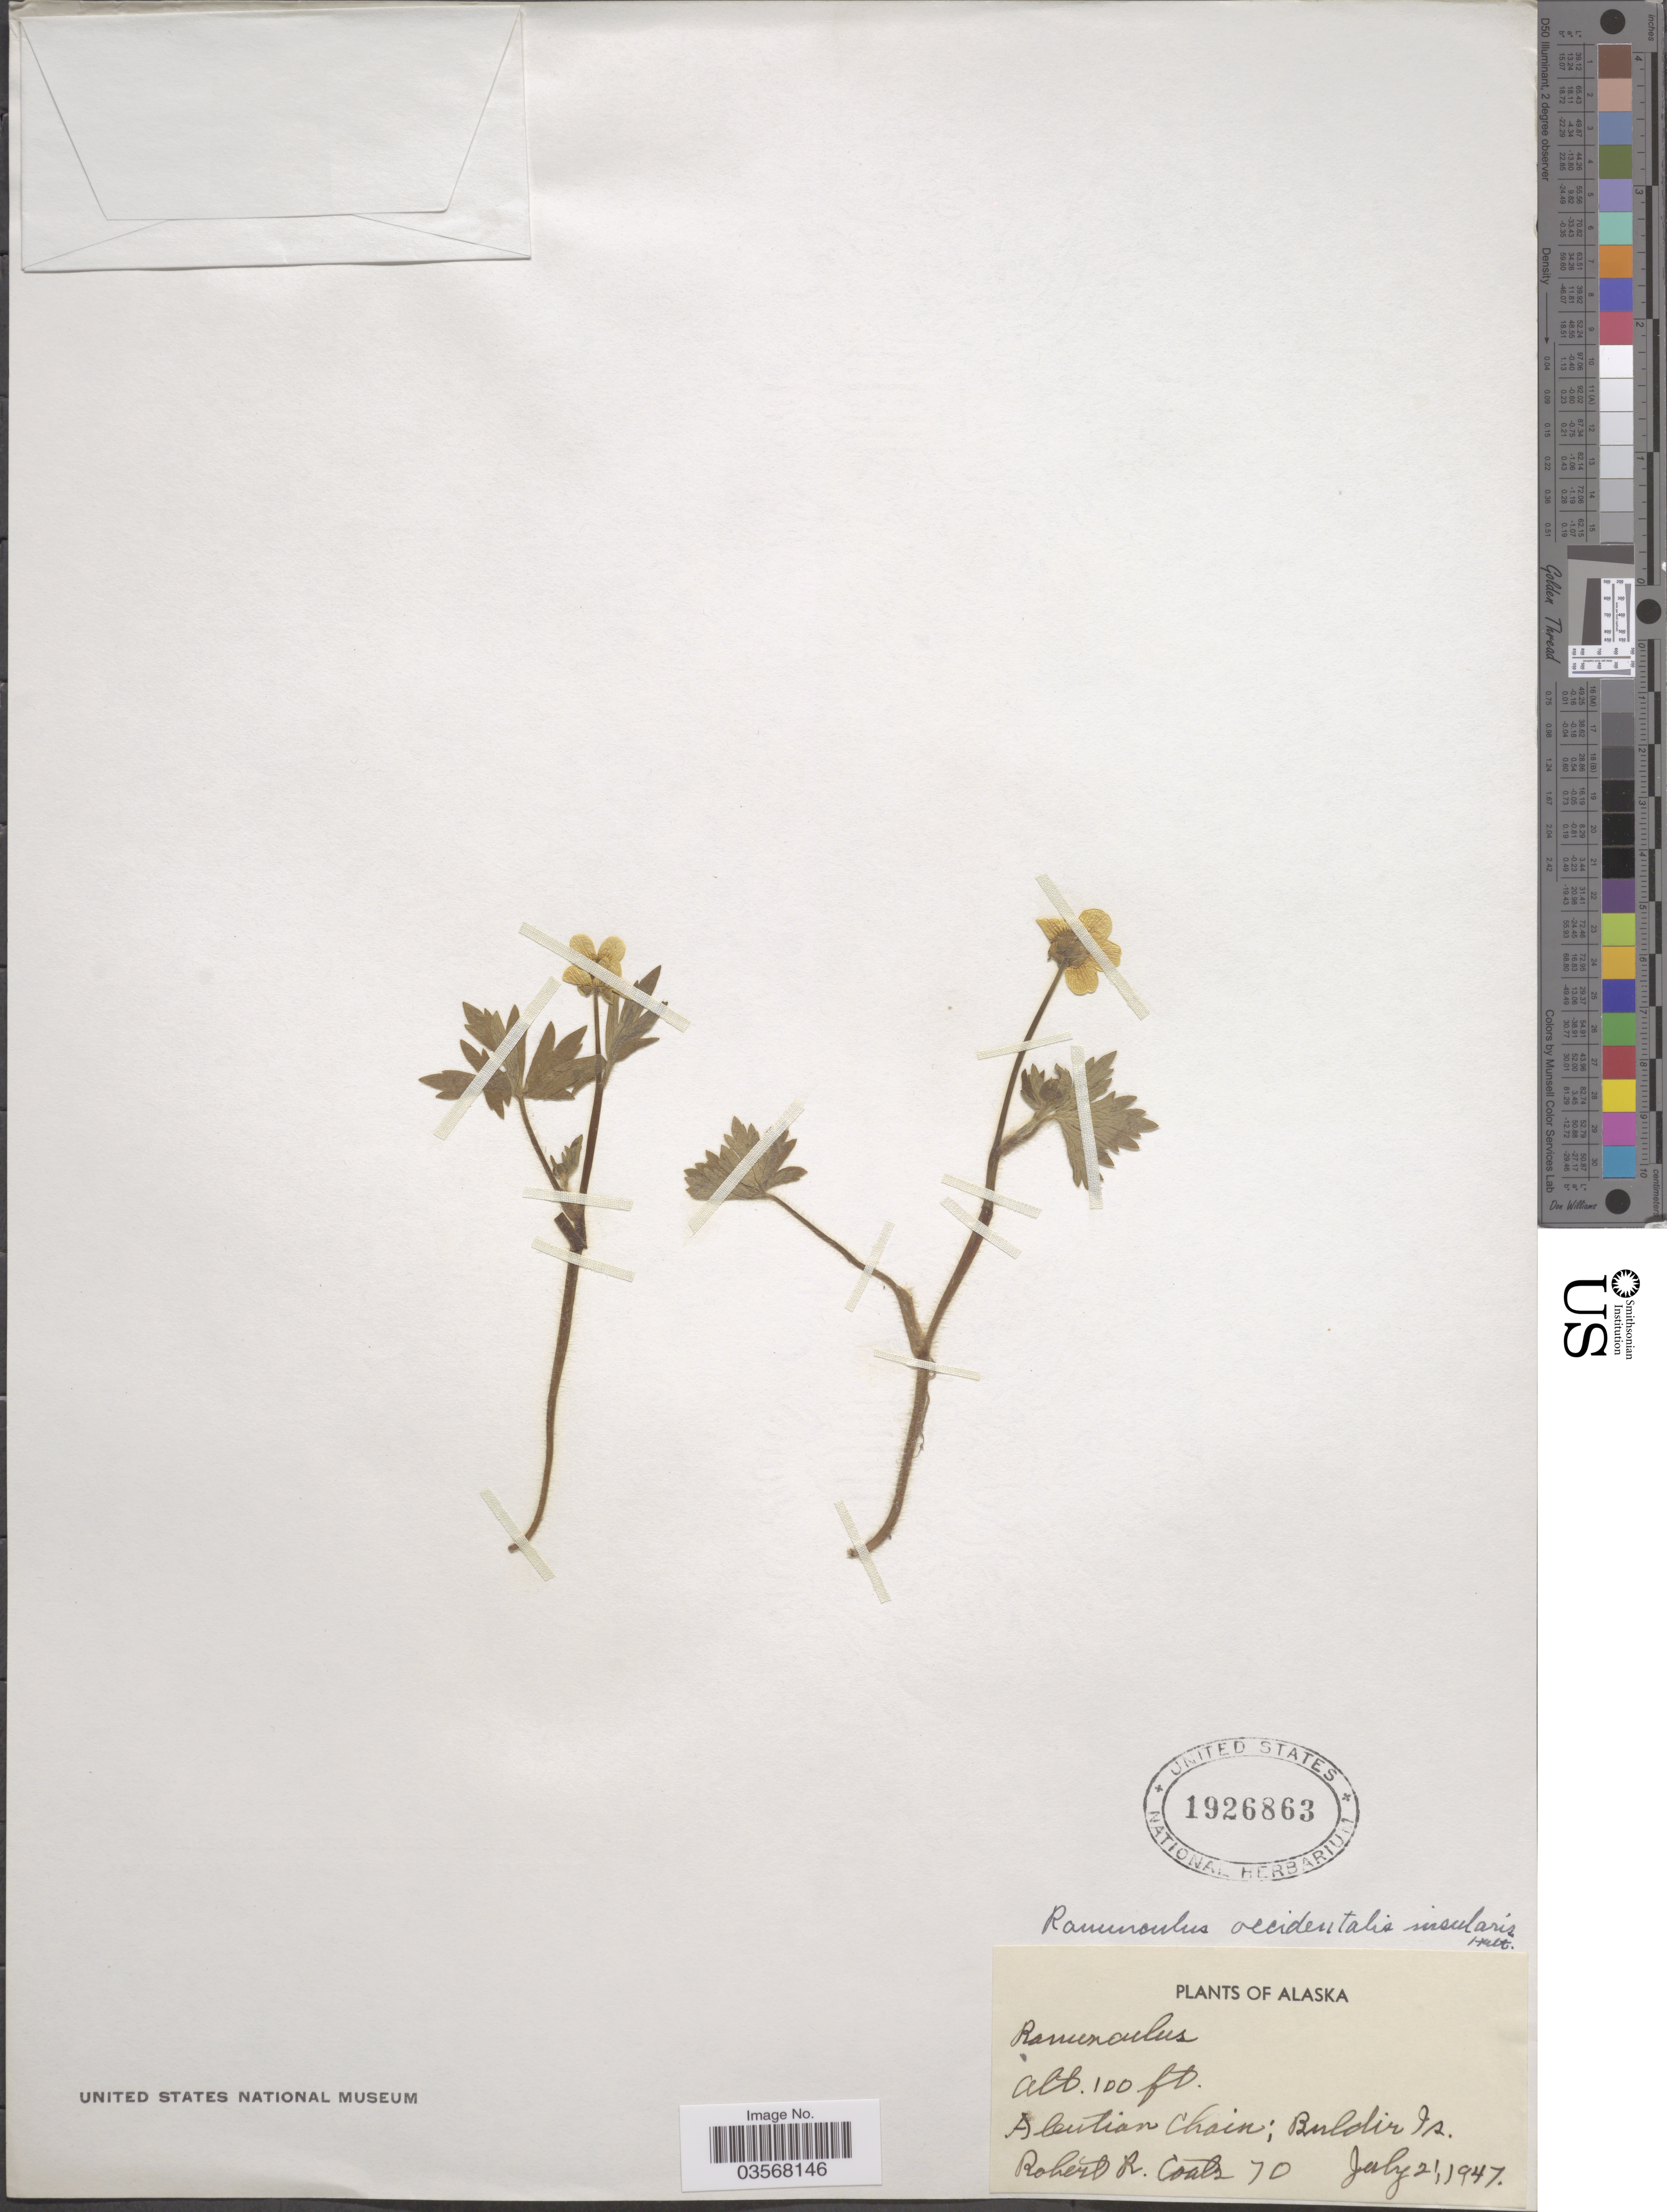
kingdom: Plantae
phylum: Tracheophyta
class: Magnoliopsida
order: Ranunculales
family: Ranunculaceae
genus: Ranunculus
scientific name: Ranunculus occidentalis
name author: Nutt.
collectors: R. Coats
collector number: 70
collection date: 1947-07-21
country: United States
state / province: Alaska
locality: Aleutian Chain, Buldir Is.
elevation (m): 30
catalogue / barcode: US 1926863